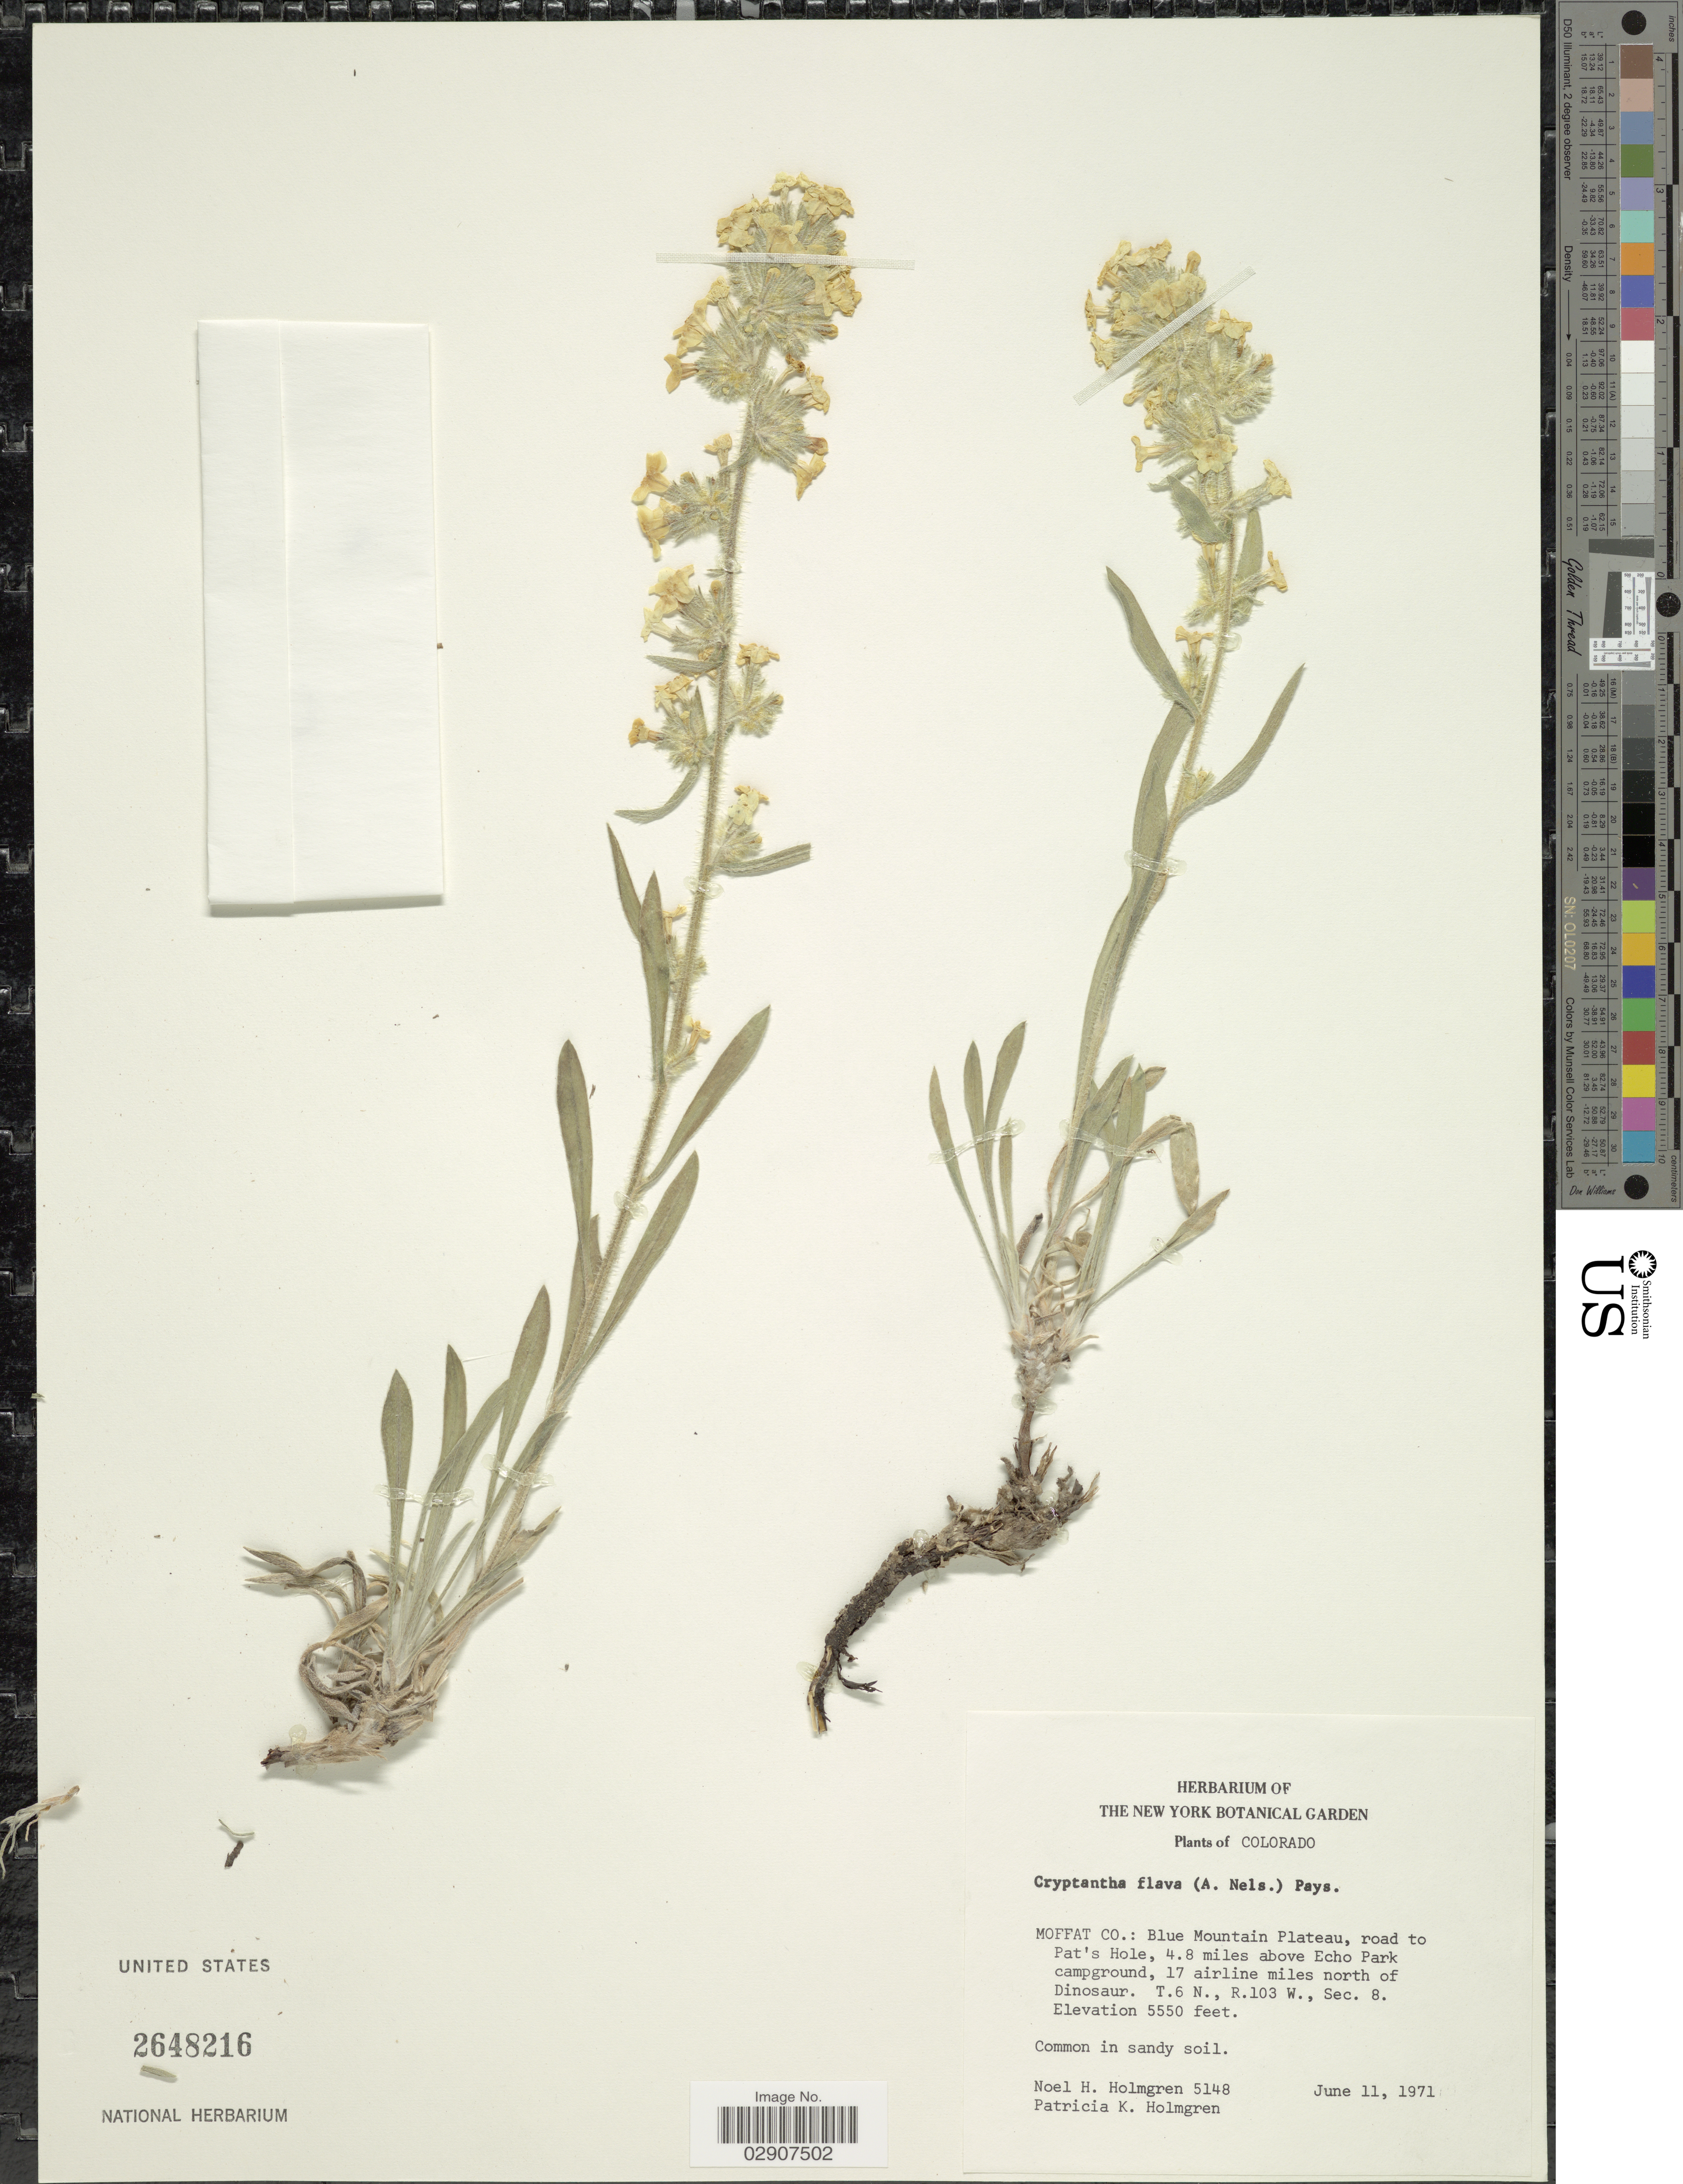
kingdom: Plantae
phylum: Tracheophyta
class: Magnoliopsida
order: Boraginales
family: Boraginaceae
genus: Cryptantha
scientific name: Cryptantha flava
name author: (A. Nelson) Payson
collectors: N. H. Holmgren & P. K. Holmgren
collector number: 5148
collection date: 1971-06-11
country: United States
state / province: Colorado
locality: Moffat Co.: Blue Mountain Plateau, road to Pat's Hole, 4.8 miles above Echo Park campground, 17 airline miles north of Dinosaur, T. 6 N., R.103 W., Sec. 8.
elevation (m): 1692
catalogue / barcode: US 264826